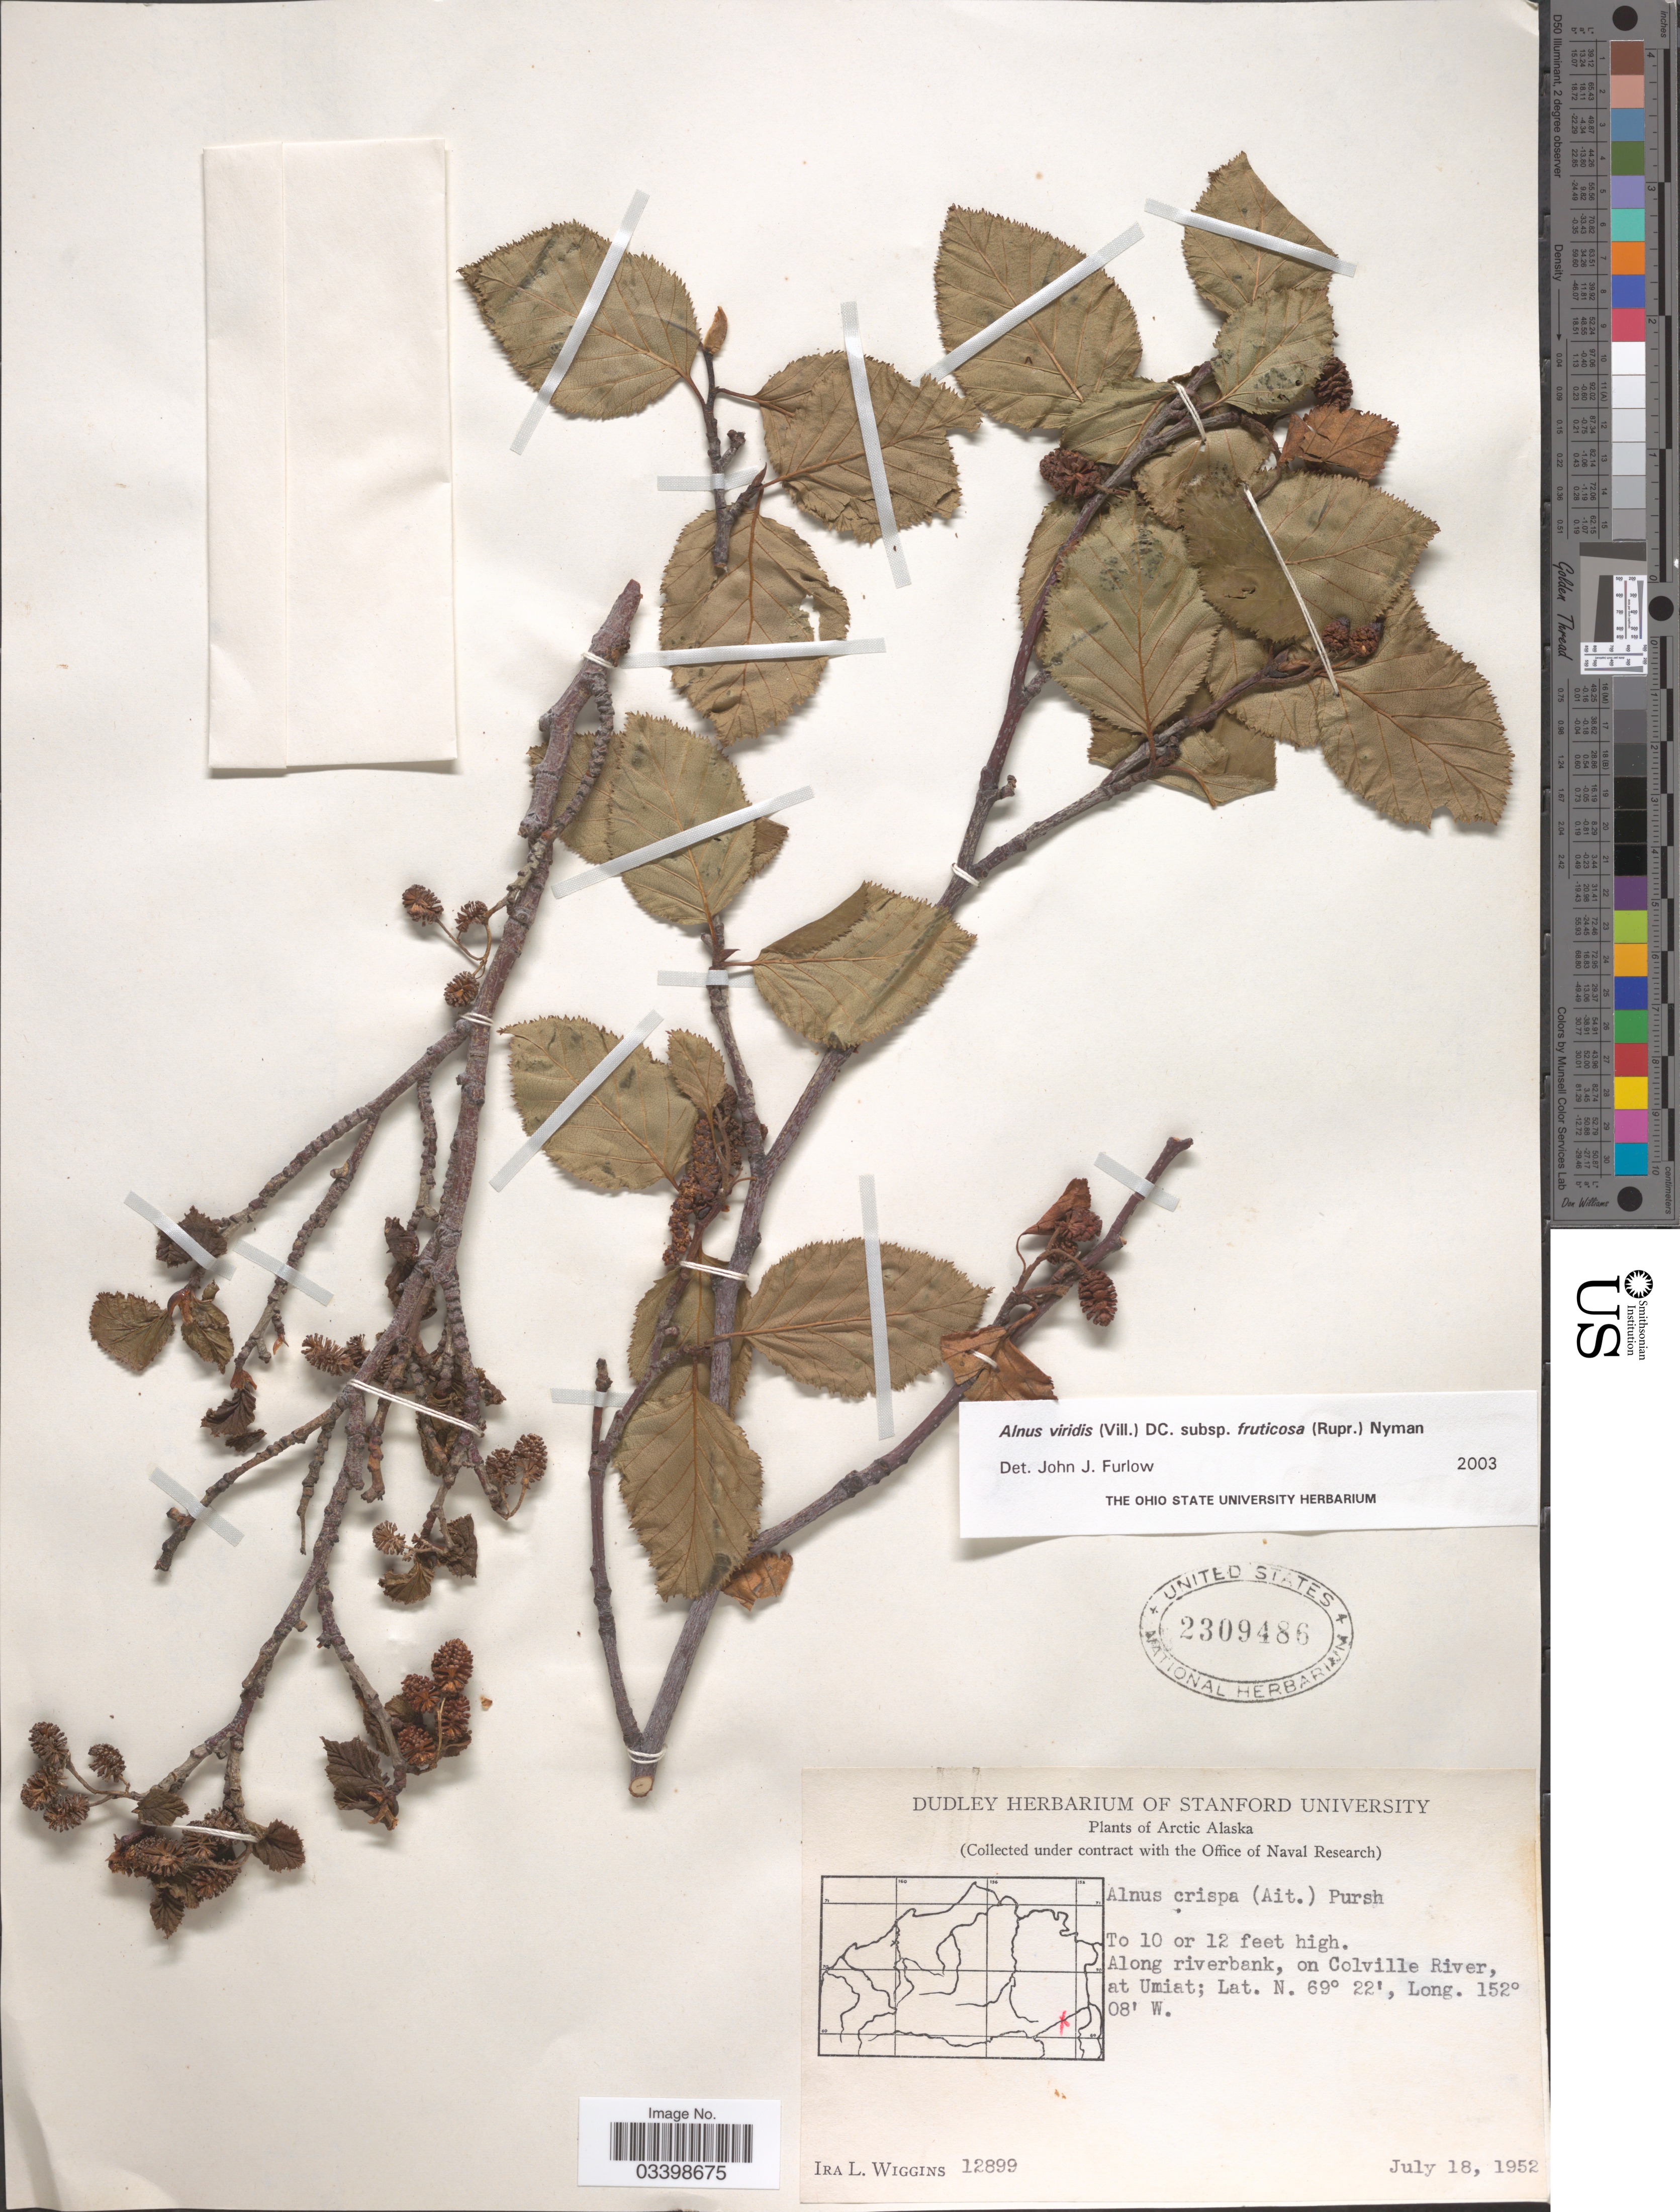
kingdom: Plantae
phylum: Tracheophyta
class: Magnoliopsida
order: Fagales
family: Betulaceae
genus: Alnus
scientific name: Alnus viridis subsp. fruticosa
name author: (Rupr.) Nyman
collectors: I. L. Wiggins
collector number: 12899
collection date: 1952-07-18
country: United States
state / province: Alaska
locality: Arctic Alaska. Along riverbank, on Colville River, at Umiat.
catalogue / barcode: US 2309486